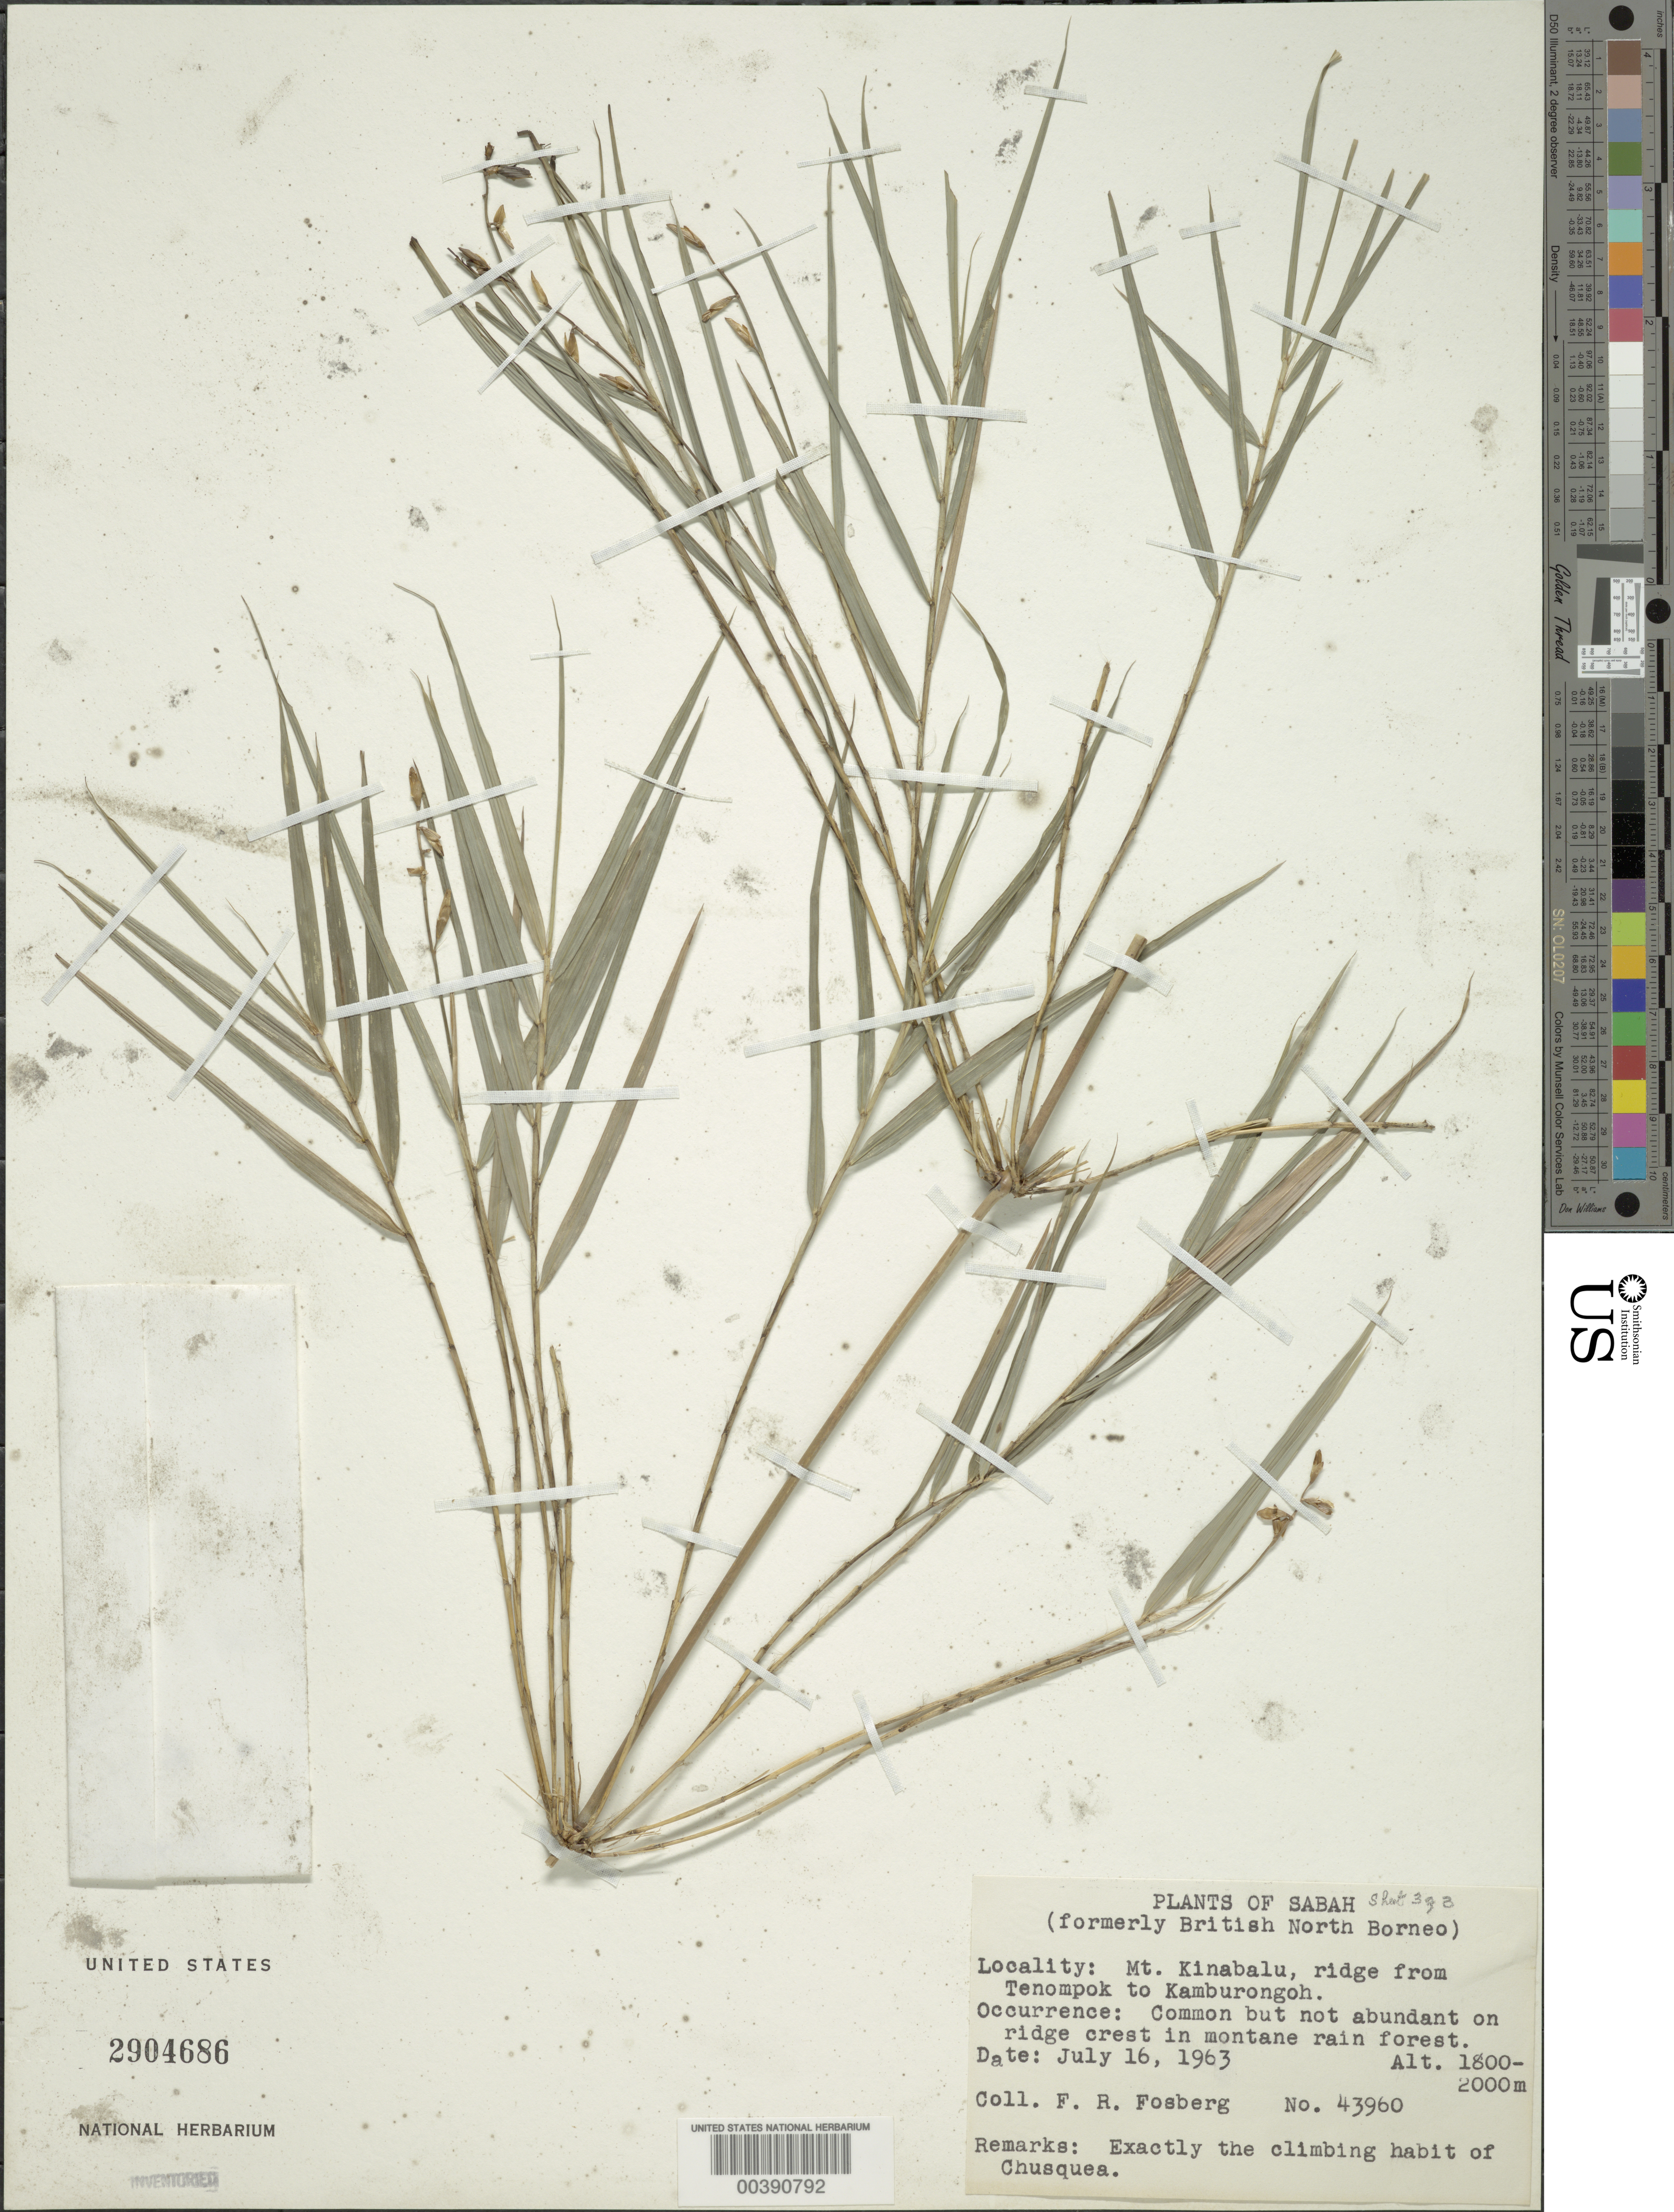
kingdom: Plantae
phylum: Tracheophyta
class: Liliopsida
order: Poales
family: Poaceae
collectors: F. R. Fosberg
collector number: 43960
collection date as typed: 16 Jul 1963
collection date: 1963-07-16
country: Malaysia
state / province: Sabah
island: Borneo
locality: Mt. kinabalu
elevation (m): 1800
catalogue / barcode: US 2904686